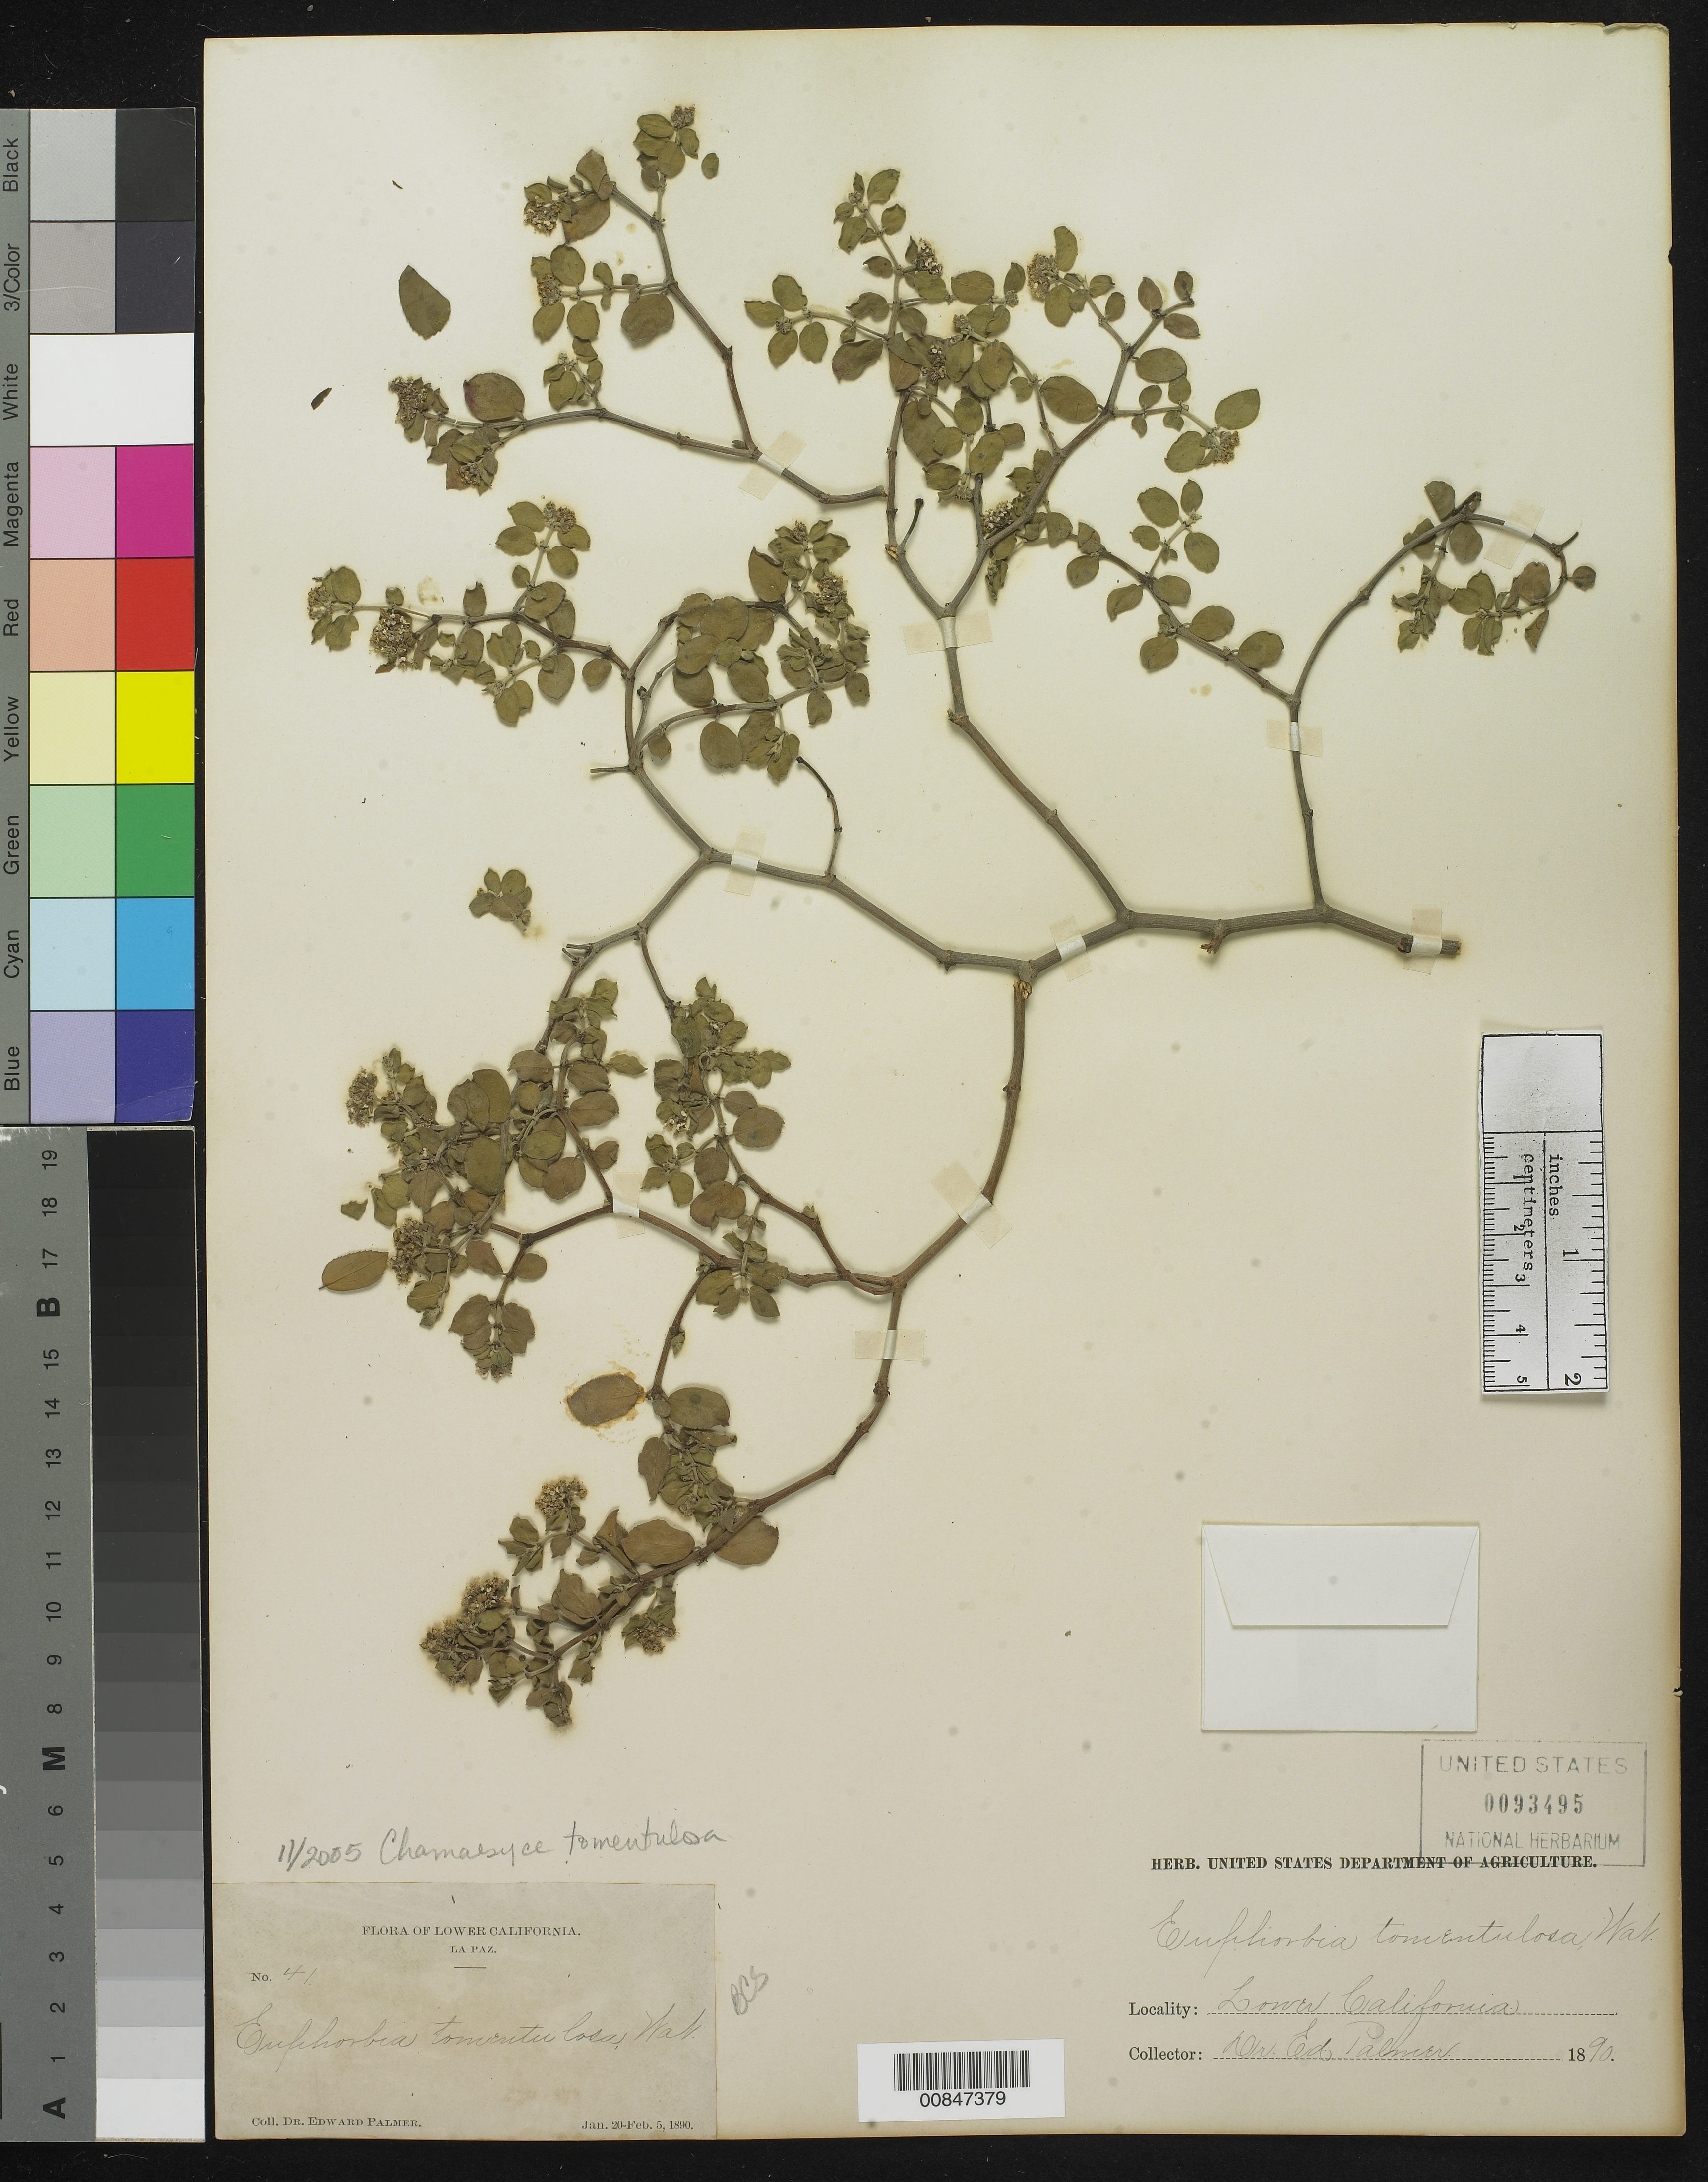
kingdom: Plantae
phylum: Tracheophyta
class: Magnoliopsida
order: Malpighiales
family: Euphorbiaceae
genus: Euphorbia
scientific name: Euphorbia tomentulosa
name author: S. Watson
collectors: E. Palmer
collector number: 41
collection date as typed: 20 Jan 1890 to 05 Feb 1890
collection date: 1890-01-20/1890-02-05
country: Mexico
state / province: Baja California Sur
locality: La Paz, Baja California Sur.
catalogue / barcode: US 93495